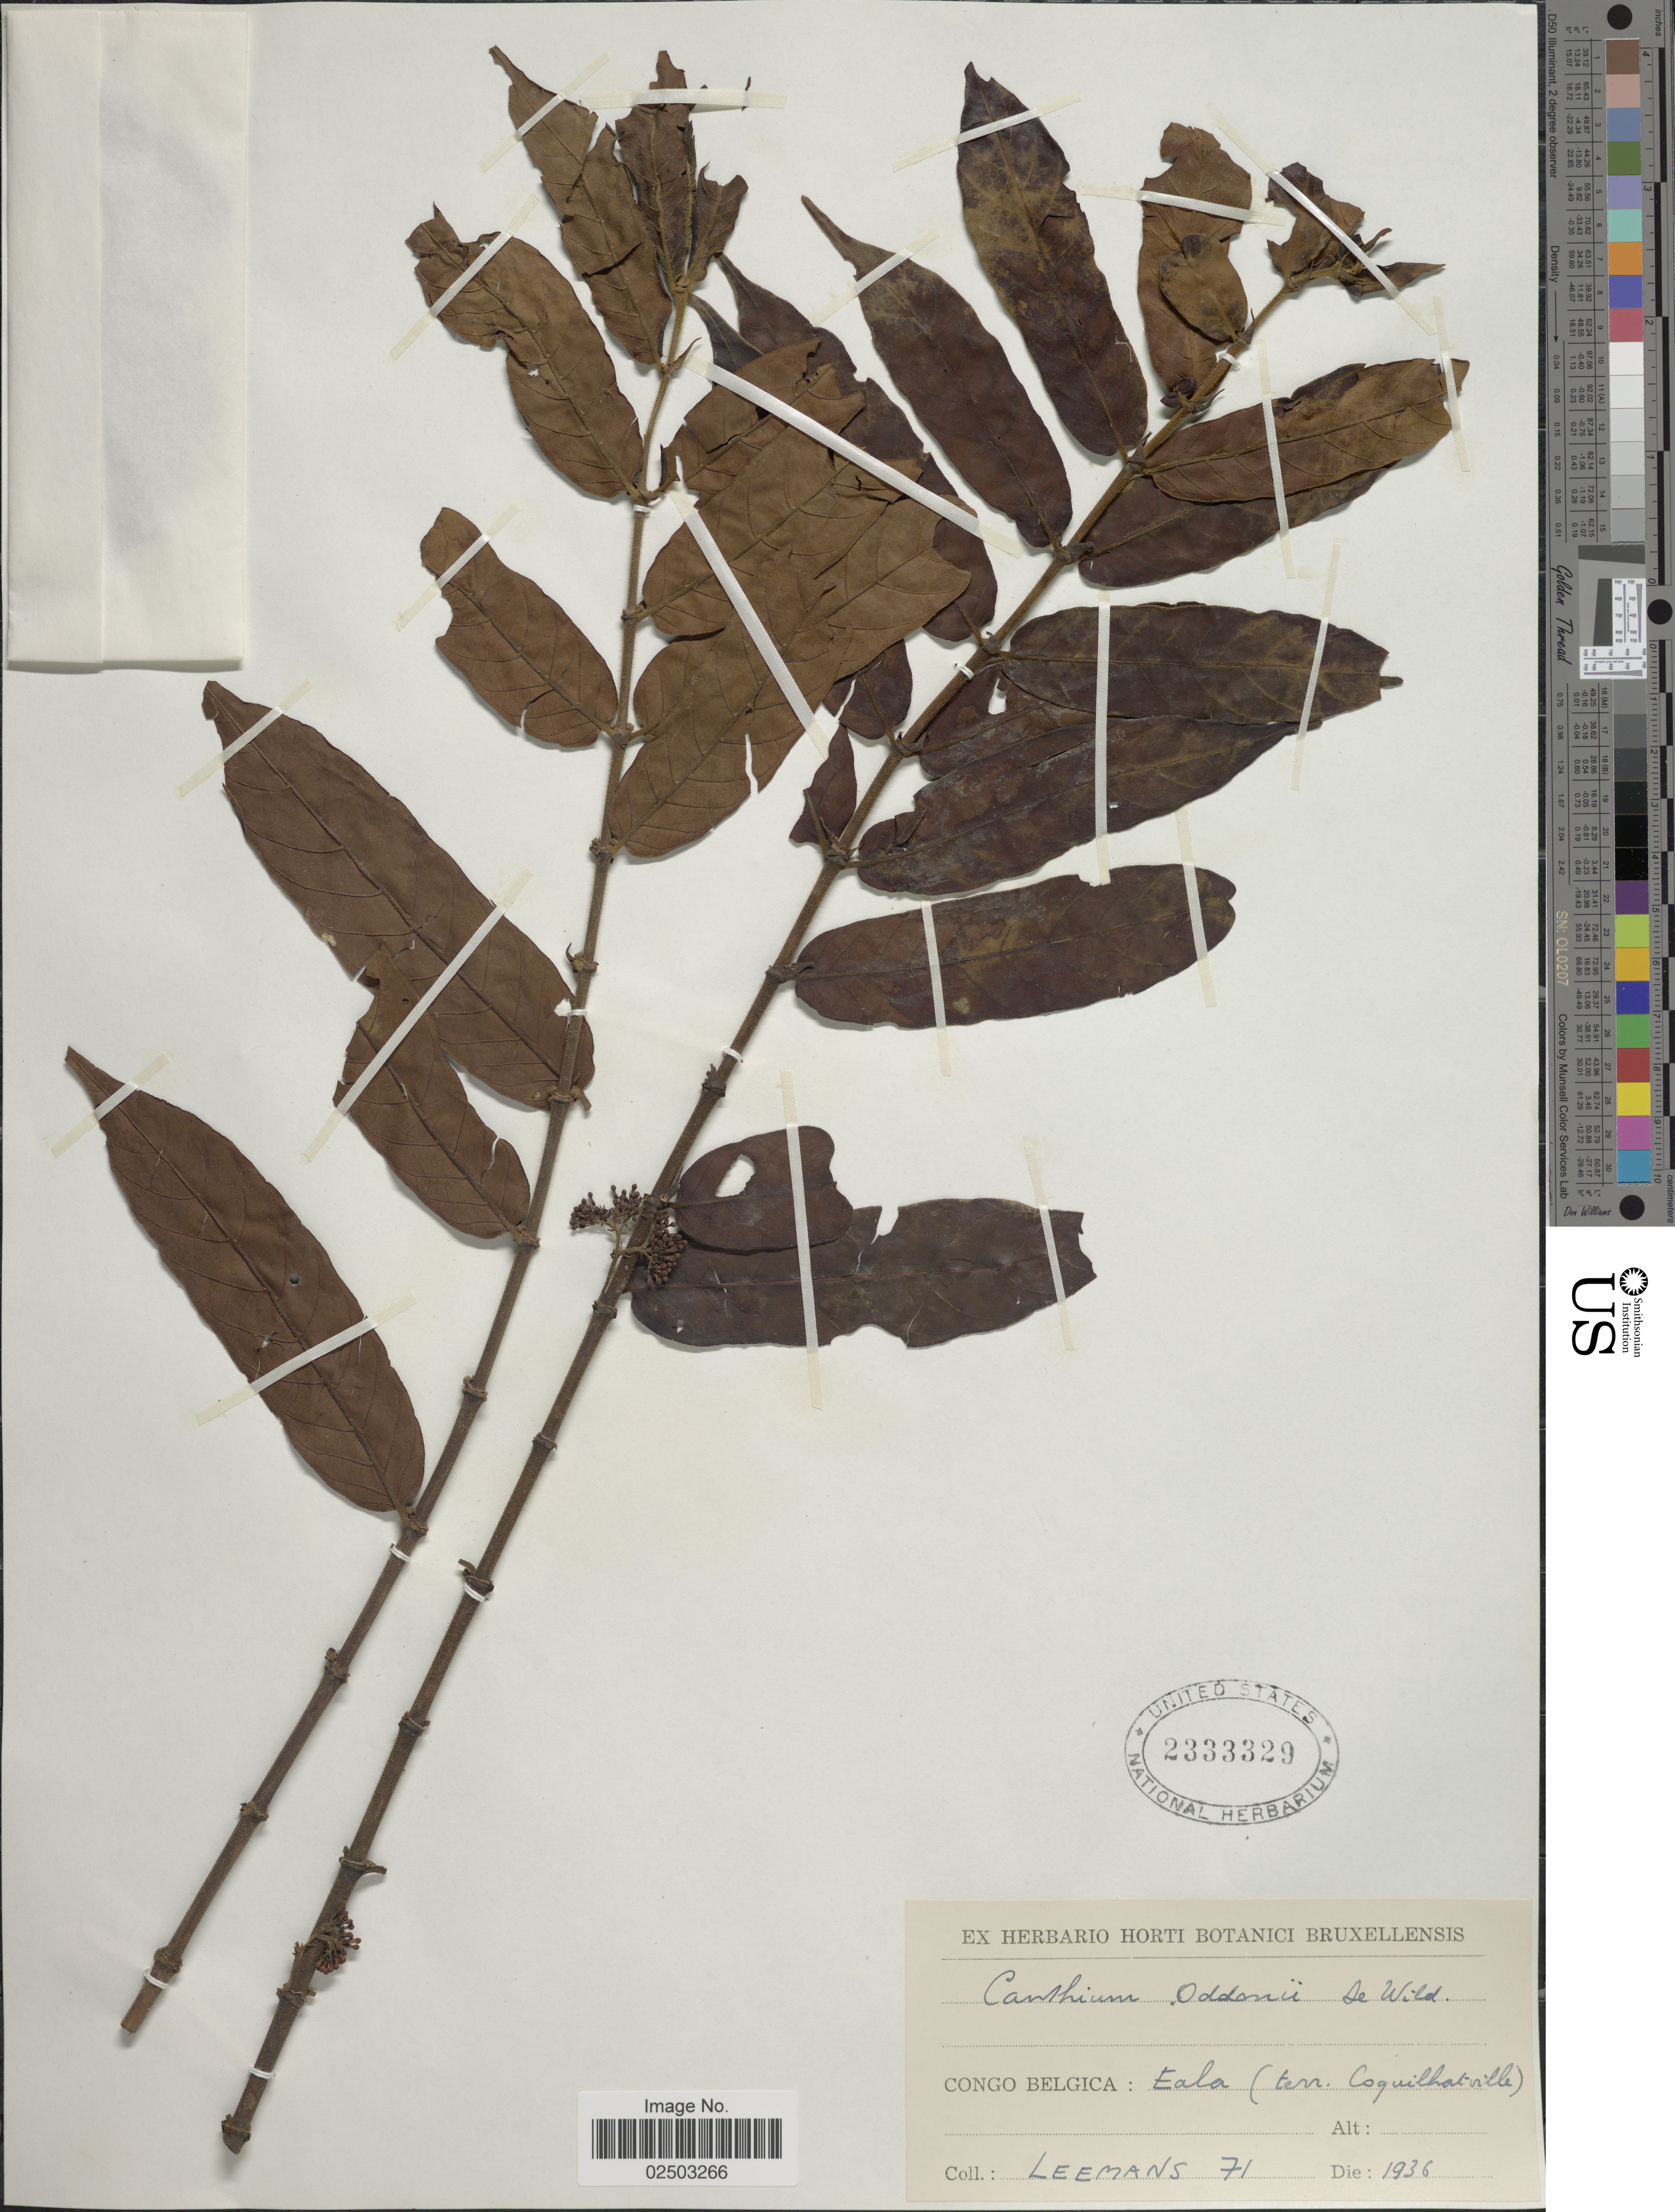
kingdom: Plantae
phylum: Tracheophyta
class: Magnoliopsida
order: Gentianales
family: Rubiaceae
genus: Canthium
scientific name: Canthium oddonii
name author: (De Wild.) C.M. Evrard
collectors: Leemans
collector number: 71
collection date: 1936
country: Congo, Democratic Republic of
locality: Congo Belgica: Eala (terr. Coquilhatville)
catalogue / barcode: US 2333329